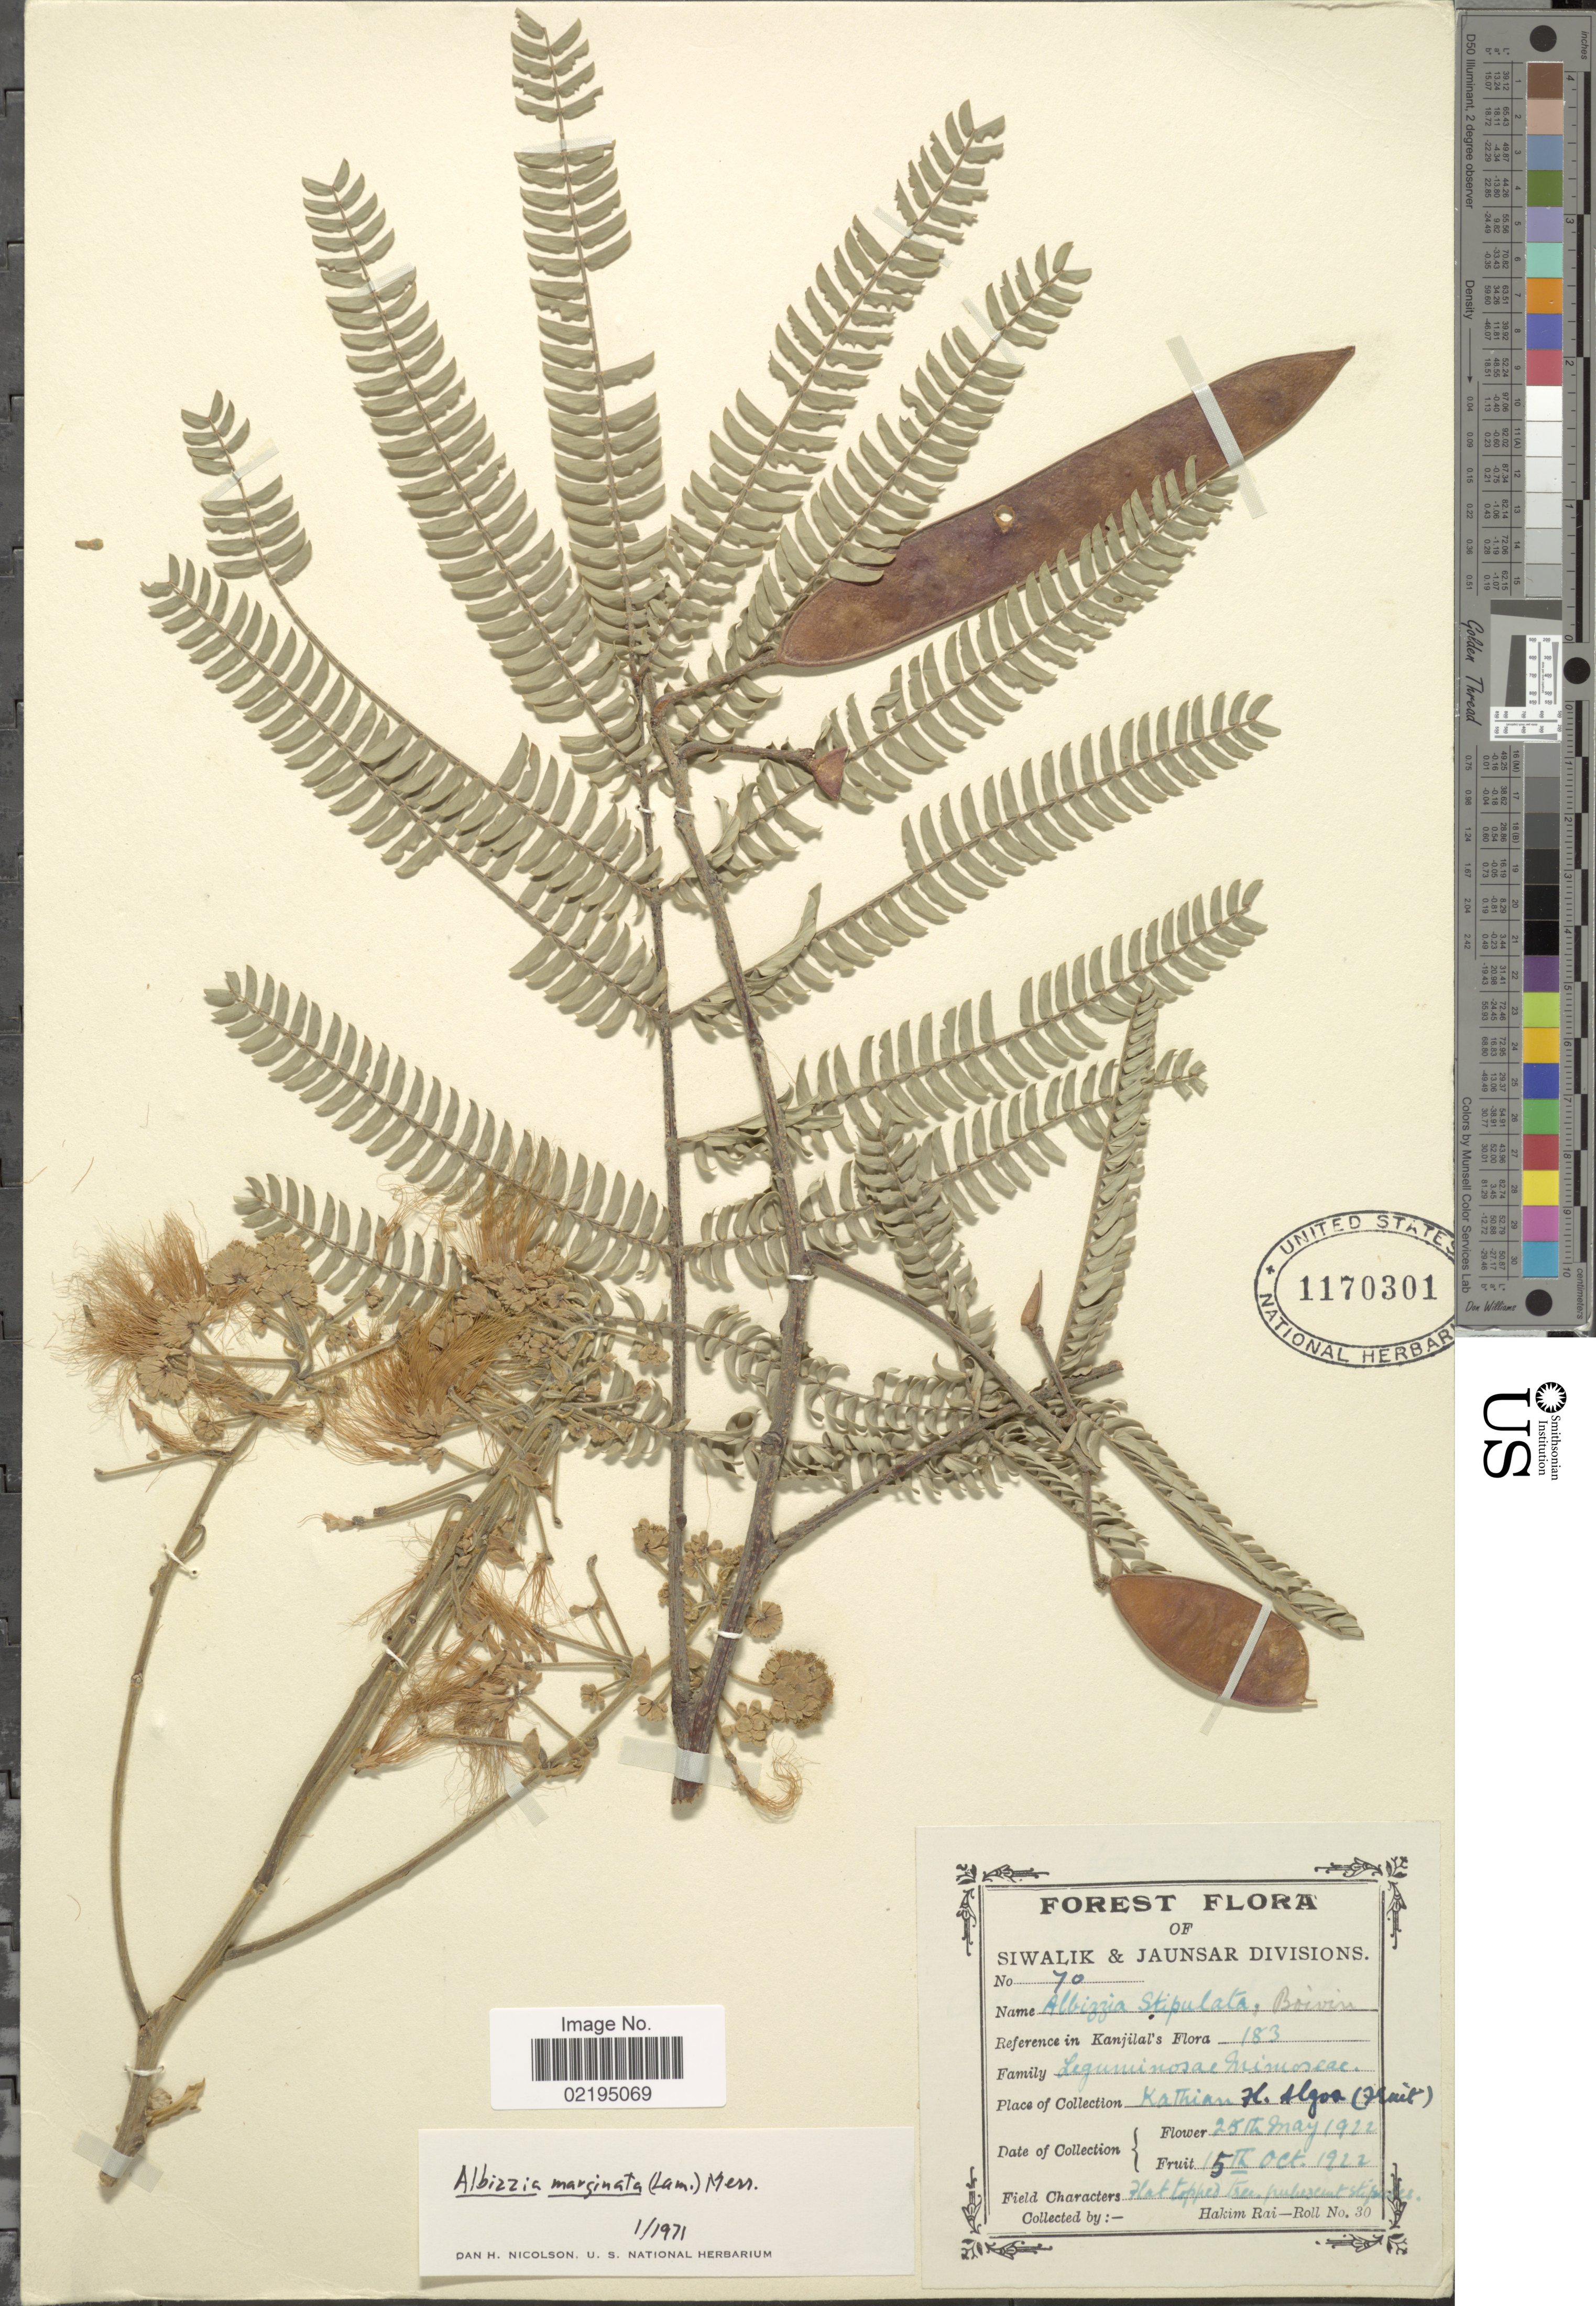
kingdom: Plantae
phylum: Tracheophyta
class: Magnoliopsida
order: Fabales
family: Fabaceae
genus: Albizia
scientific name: Albizia marginata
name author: Merr.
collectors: H. Rai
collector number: Roll? 30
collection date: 1922-05-25/1922-10-15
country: India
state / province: Uttarakhand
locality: Forest flora, Siwalik & Jaunsar Divisions, Kathian fl. Algoa (fruit). [interpreted]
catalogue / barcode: US 1170301